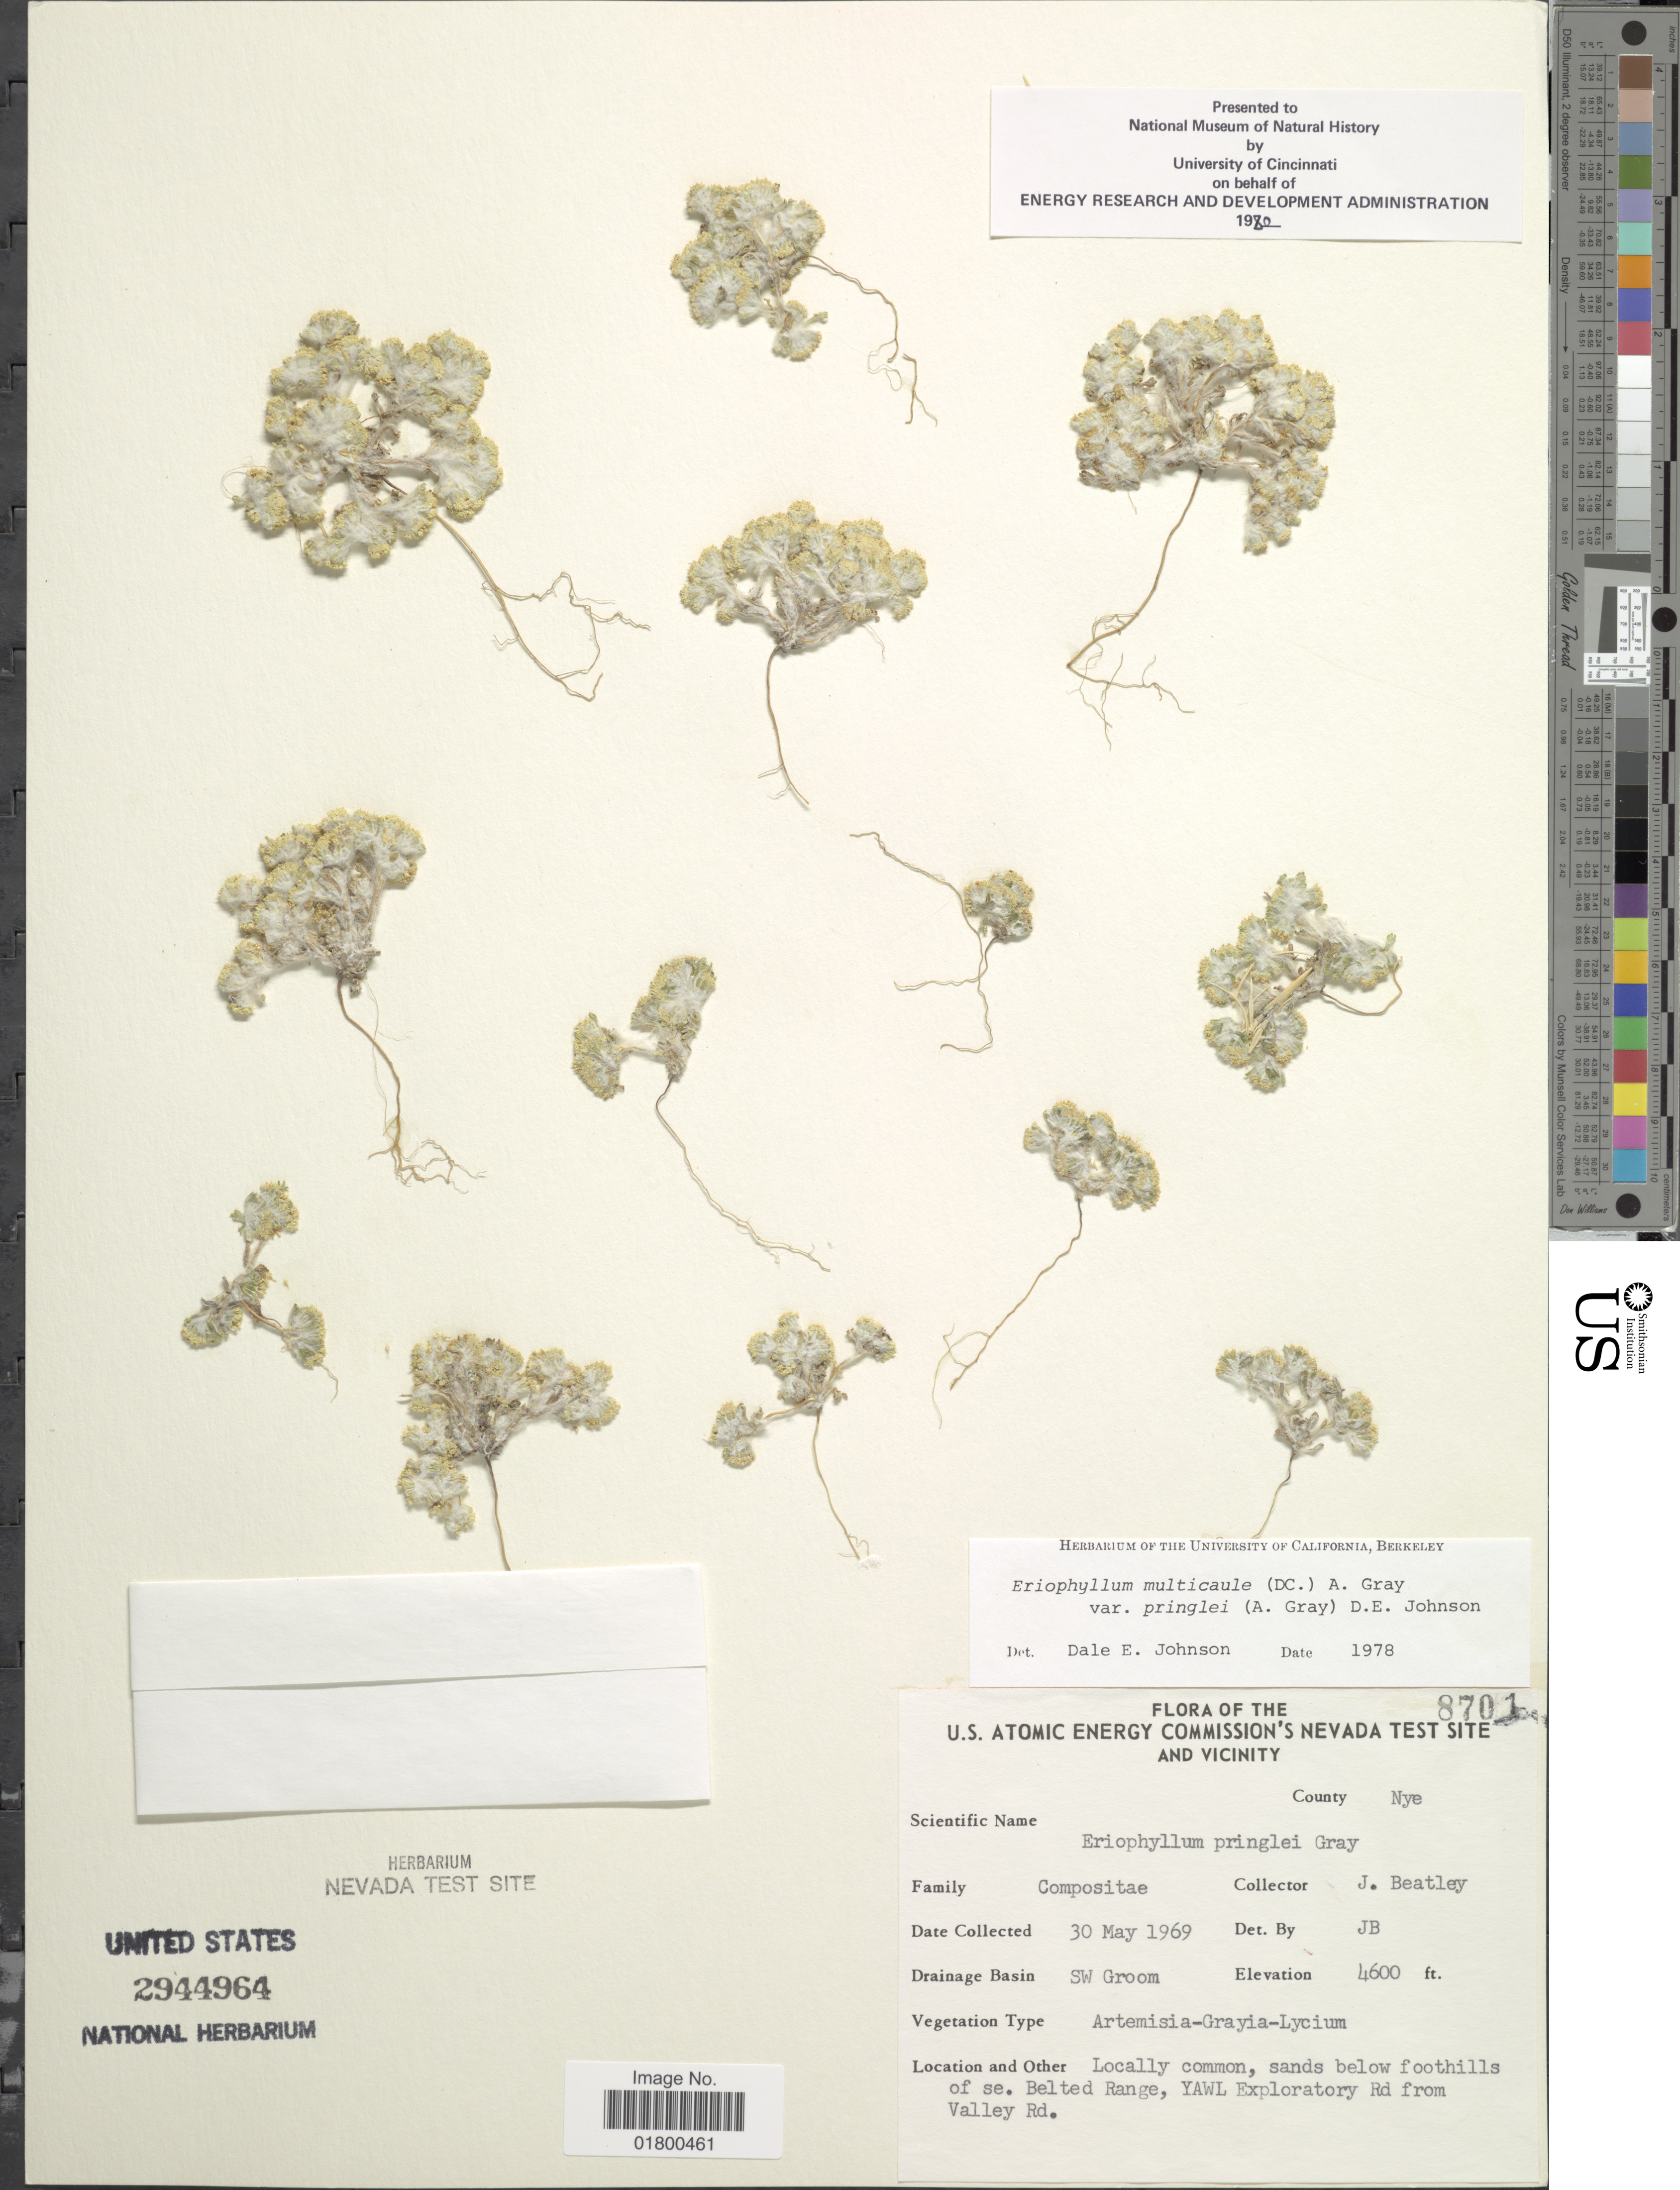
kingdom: Plantae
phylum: Tracheophyta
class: Magnoliopsida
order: Asterales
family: Asteraceae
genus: Eriophyllum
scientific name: Eriophyllum multicaule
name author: (DC.) A. Gray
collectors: J. C. Beatley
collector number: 8701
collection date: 1969-05-30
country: United States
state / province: Nevada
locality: U. S. Atomic Energy Commission's Nevada Test Site and Vicinity, County Nye, Drainage Basin SW Groom, Locally common, sands below foothills of se. Belted Range, Yawl Exploratory Rd from Valley Rd.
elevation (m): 1402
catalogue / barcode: US 2944964